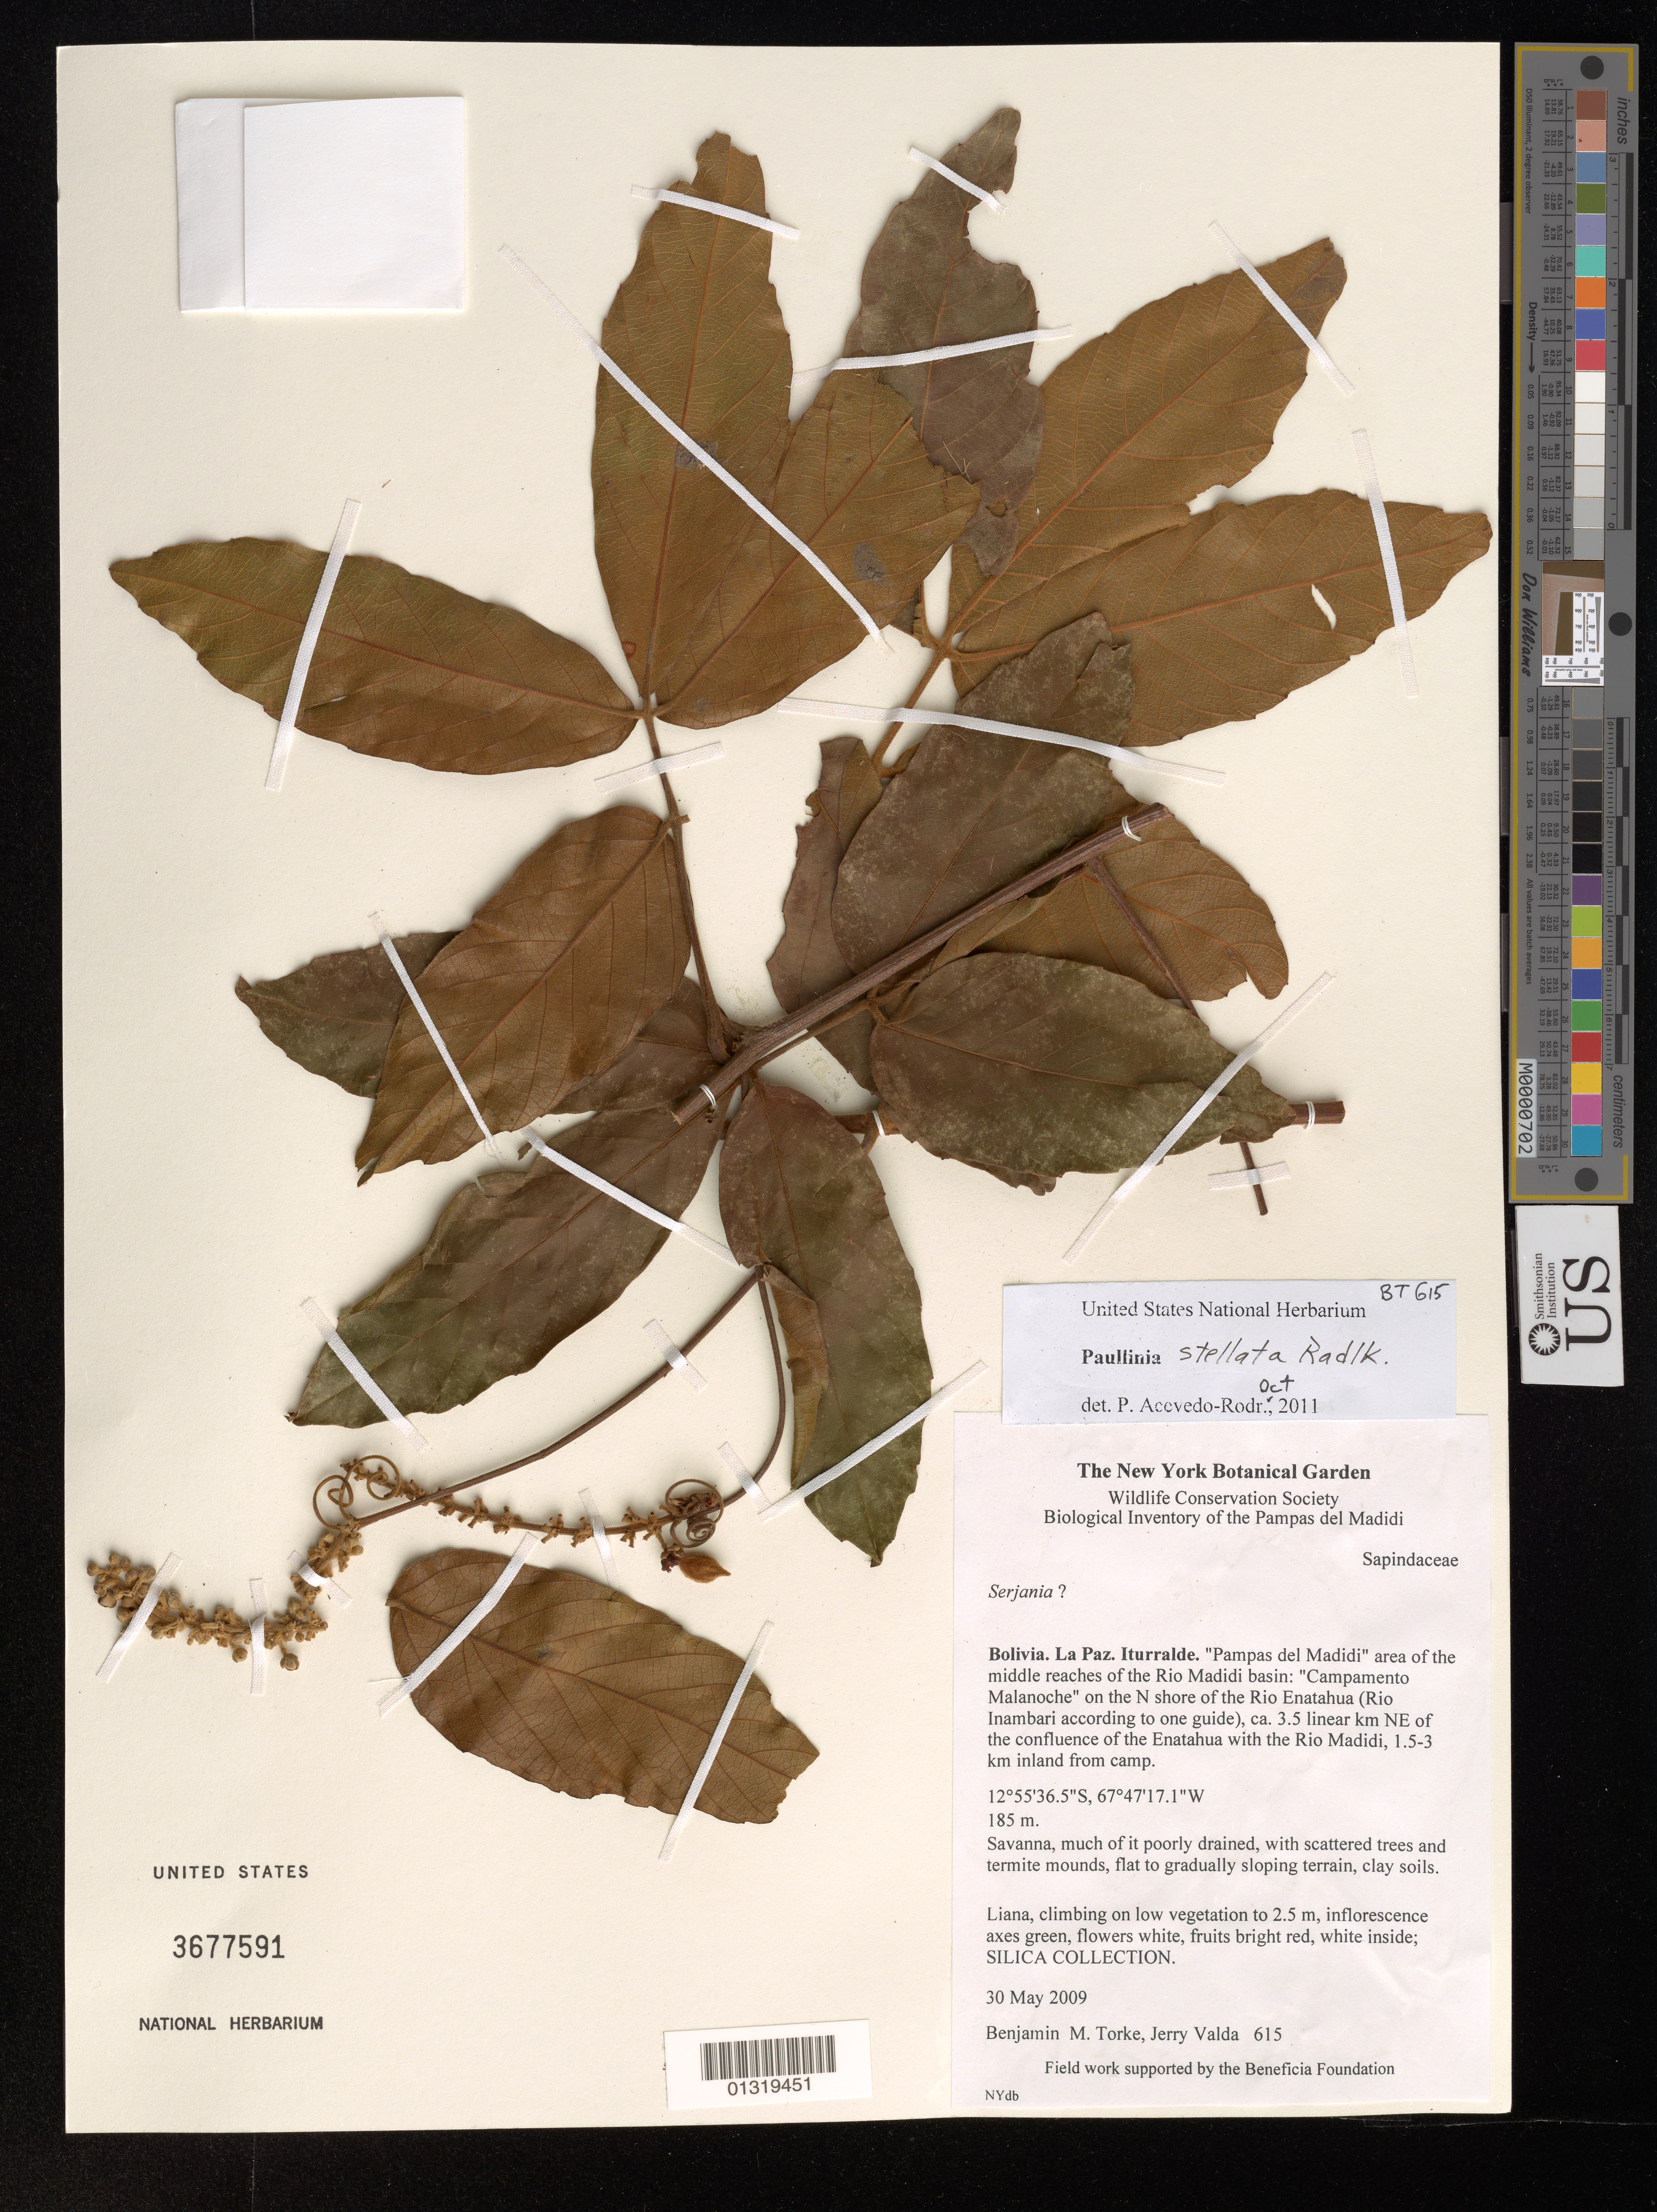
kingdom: Plantae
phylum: Tracheophyta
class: Magnoliopsida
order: Sapindales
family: Sapindaceae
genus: Paullinia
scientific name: Paullinia stellata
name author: Radlk.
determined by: Acevedo-Rodríguez, P., (BOT), Smithsonian Institution - National Museum of Natural History (UNITED STATES)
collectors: B. M. Torke & J. Valda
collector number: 615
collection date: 2009-05-30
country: Bolivia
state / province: La Paz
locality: Iturralde. "Pampas del Madidi" area of the middle reaches of the Rio Madidi basin: "Campamento Malanoche" on the N shore of the Rio Enatahua (Rio Inambari according to one guide), ca. 3.5 linear km NE of the confluence of the Enatahua with the Rio Madidi, 1.5-3 km inland from camp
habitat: Savanna, much of it poorly drained, with scattered trees and termite mounds, flat to gradually sloping terrain, clay soils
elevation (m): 185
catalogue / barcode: US 3677591